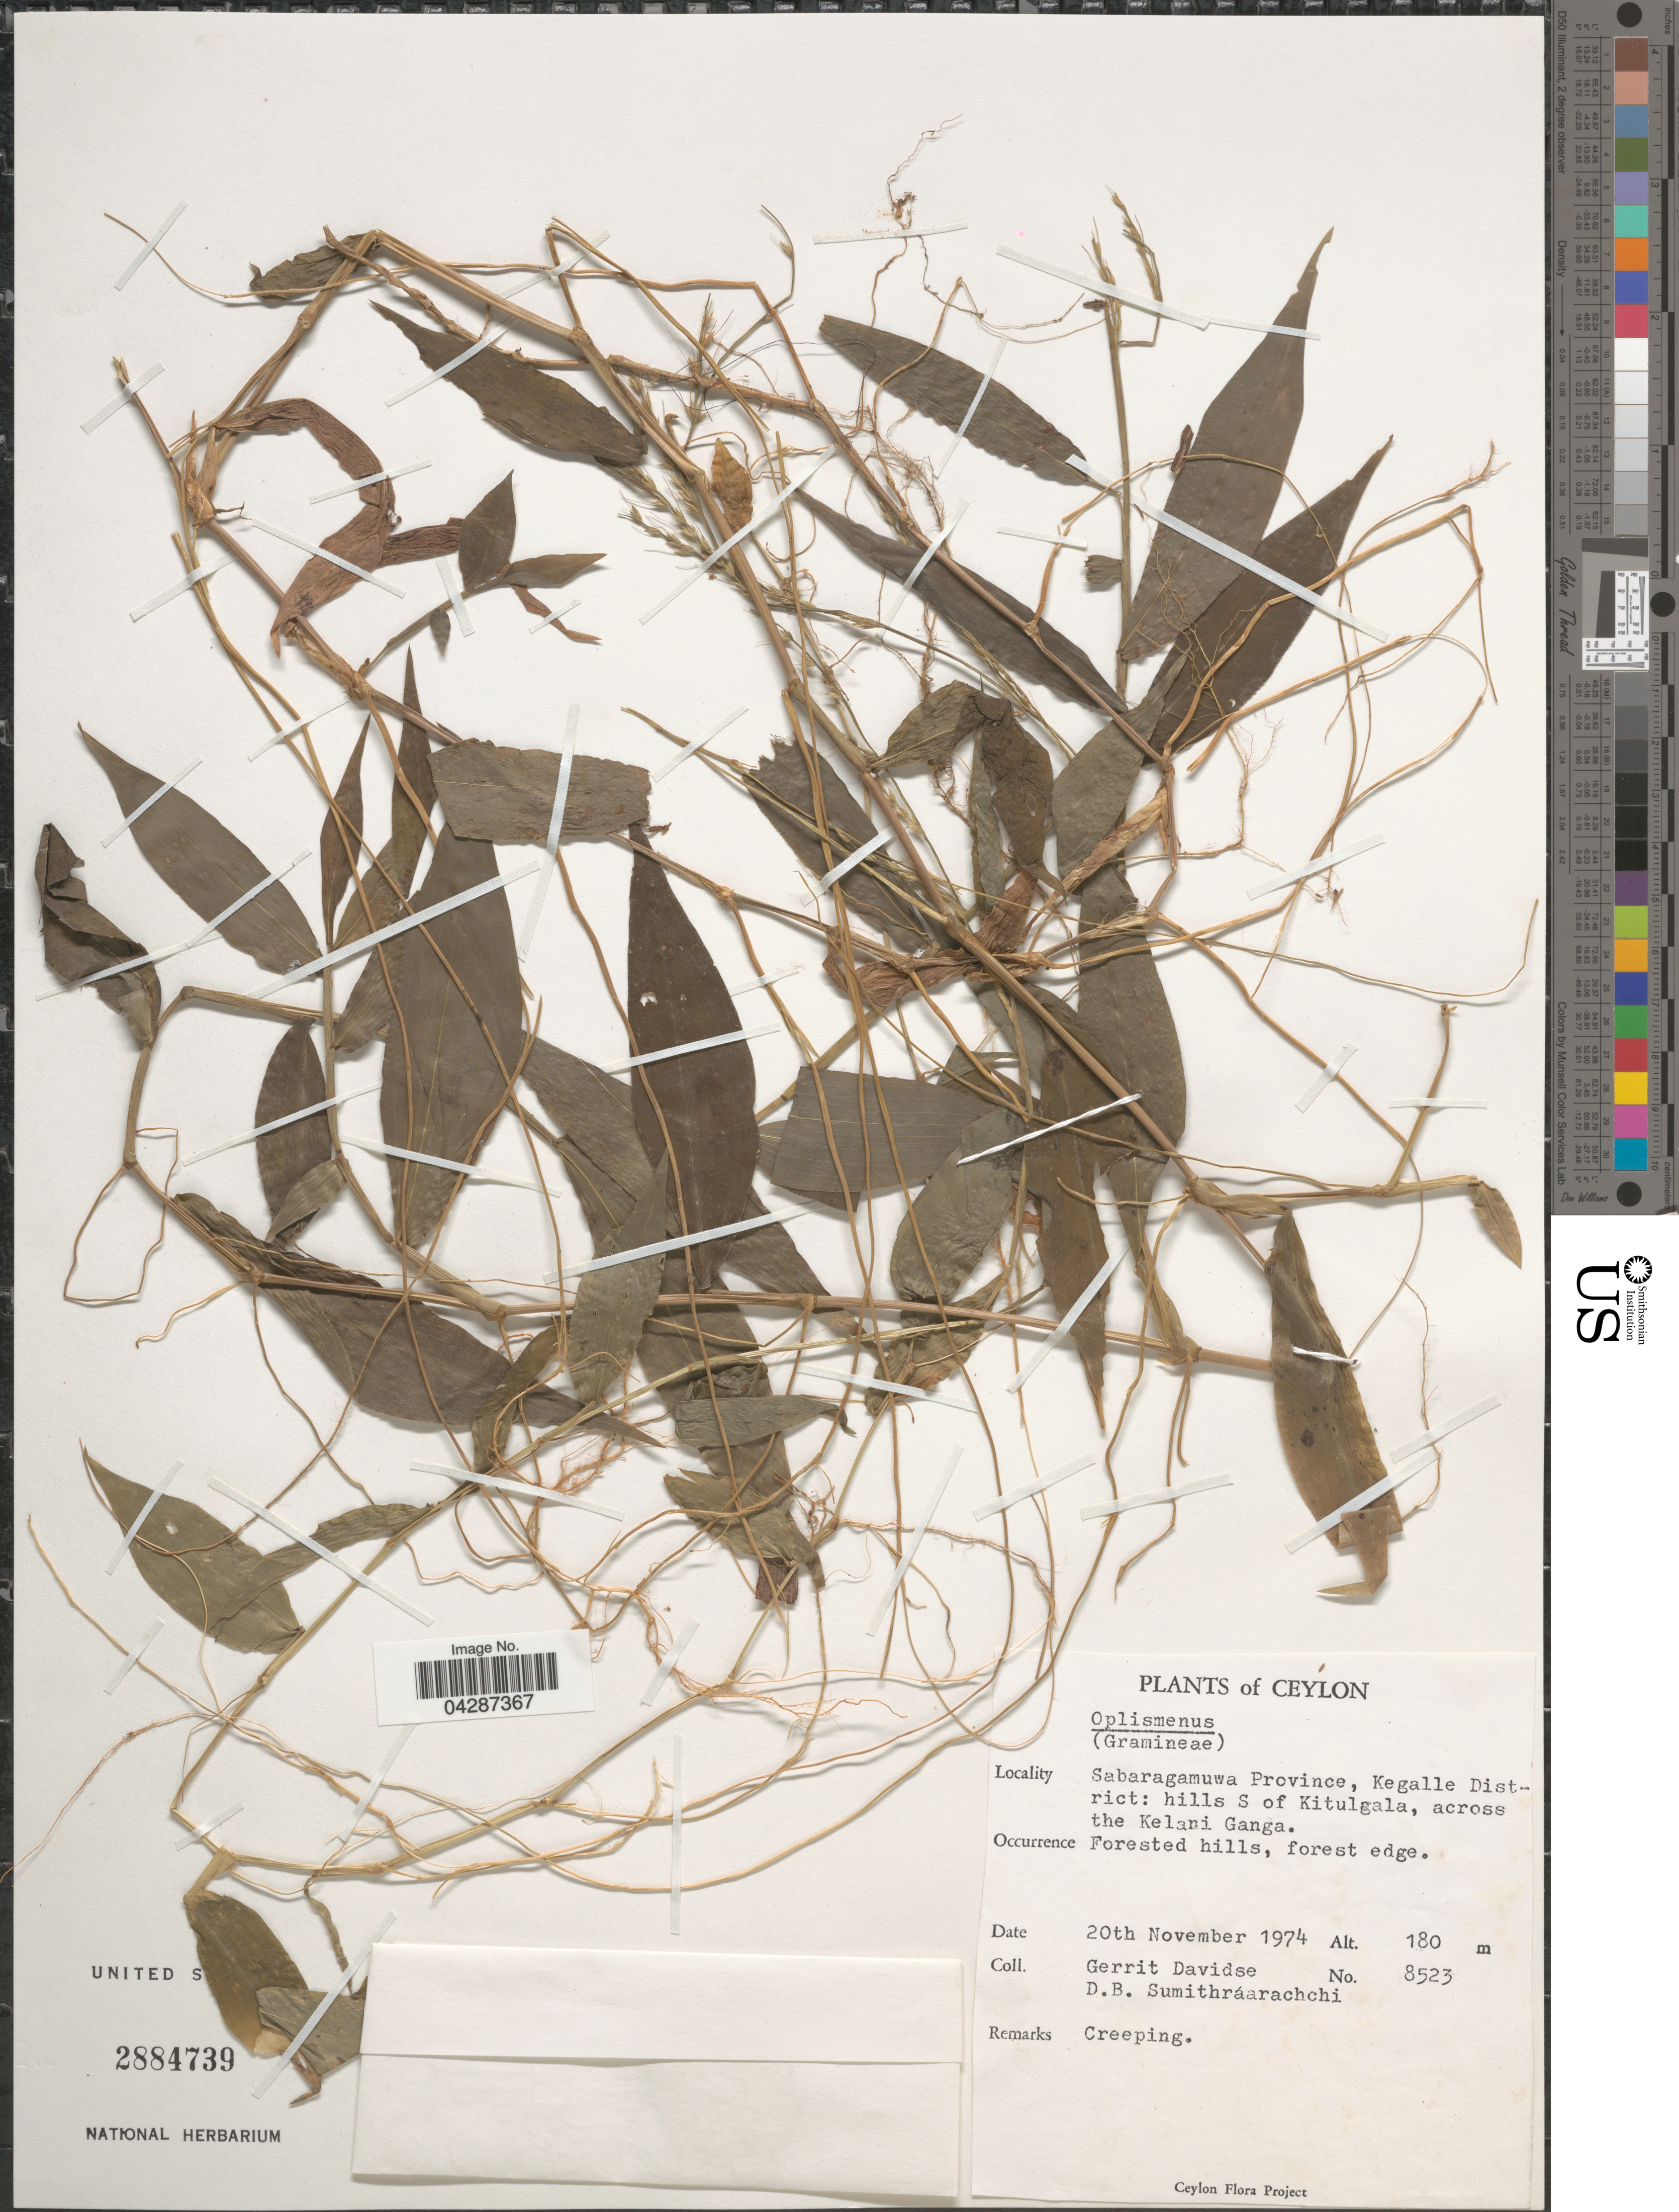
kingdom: Plantae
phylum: Tracheophyta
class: Liliopsida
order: Poales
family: Poaceae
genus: Oplismenus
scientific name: Oplismenus sp.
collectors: G. Davidse & D. B. Sumithraarachchi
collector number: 8523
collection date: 1974-11-20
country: Sri Lanka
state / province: Sabaragamuwa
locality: Ceylon. Kegalle District: hills S of Kitulgala, across the Kelani Ganga. Forested hills, forest edge.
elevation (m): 180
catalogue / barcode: US 2884739